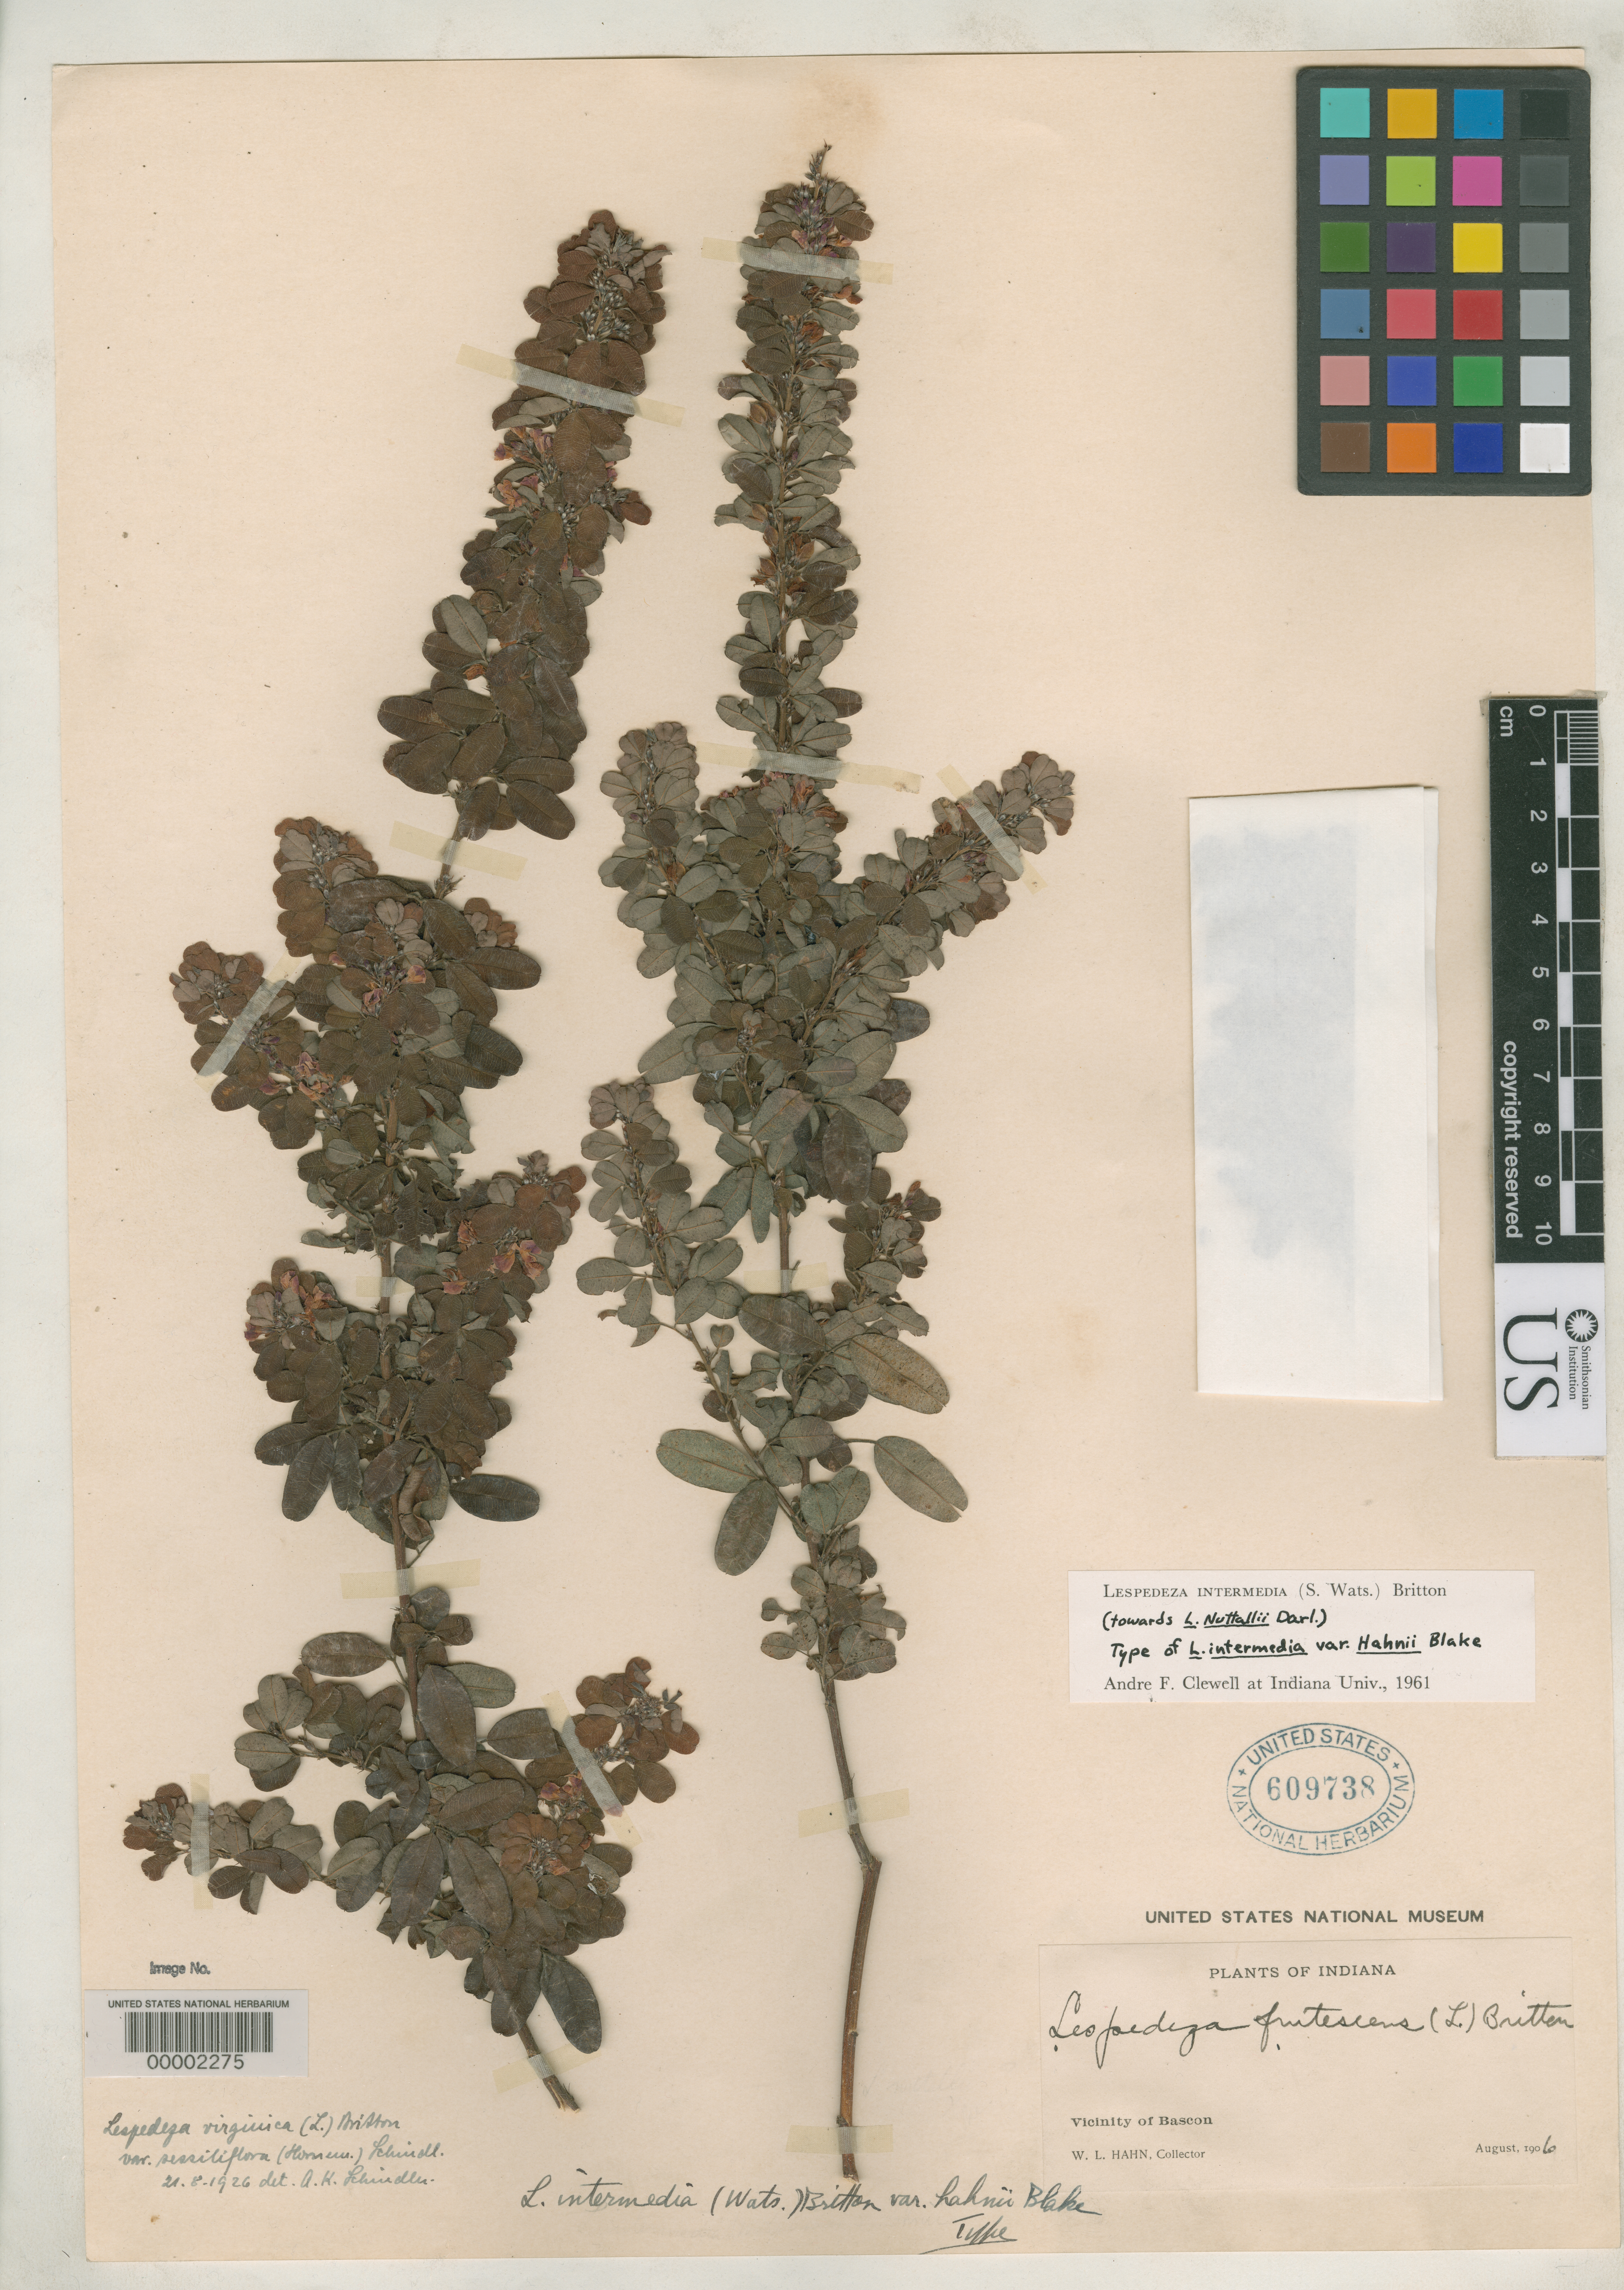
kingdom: Plantae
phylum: Tracheophyta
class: Magnoliopsida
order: Fabales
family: Fabaceae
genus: Lespedeza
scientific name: Lespedeza intermedia var. hahnii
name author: S.F. Blake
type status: Holotype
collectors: W. L. Hahn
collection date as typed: Aug 1906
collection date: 1906-08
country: United States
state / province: Indiana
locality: Vicinity of Bascon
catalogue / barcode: US 609738